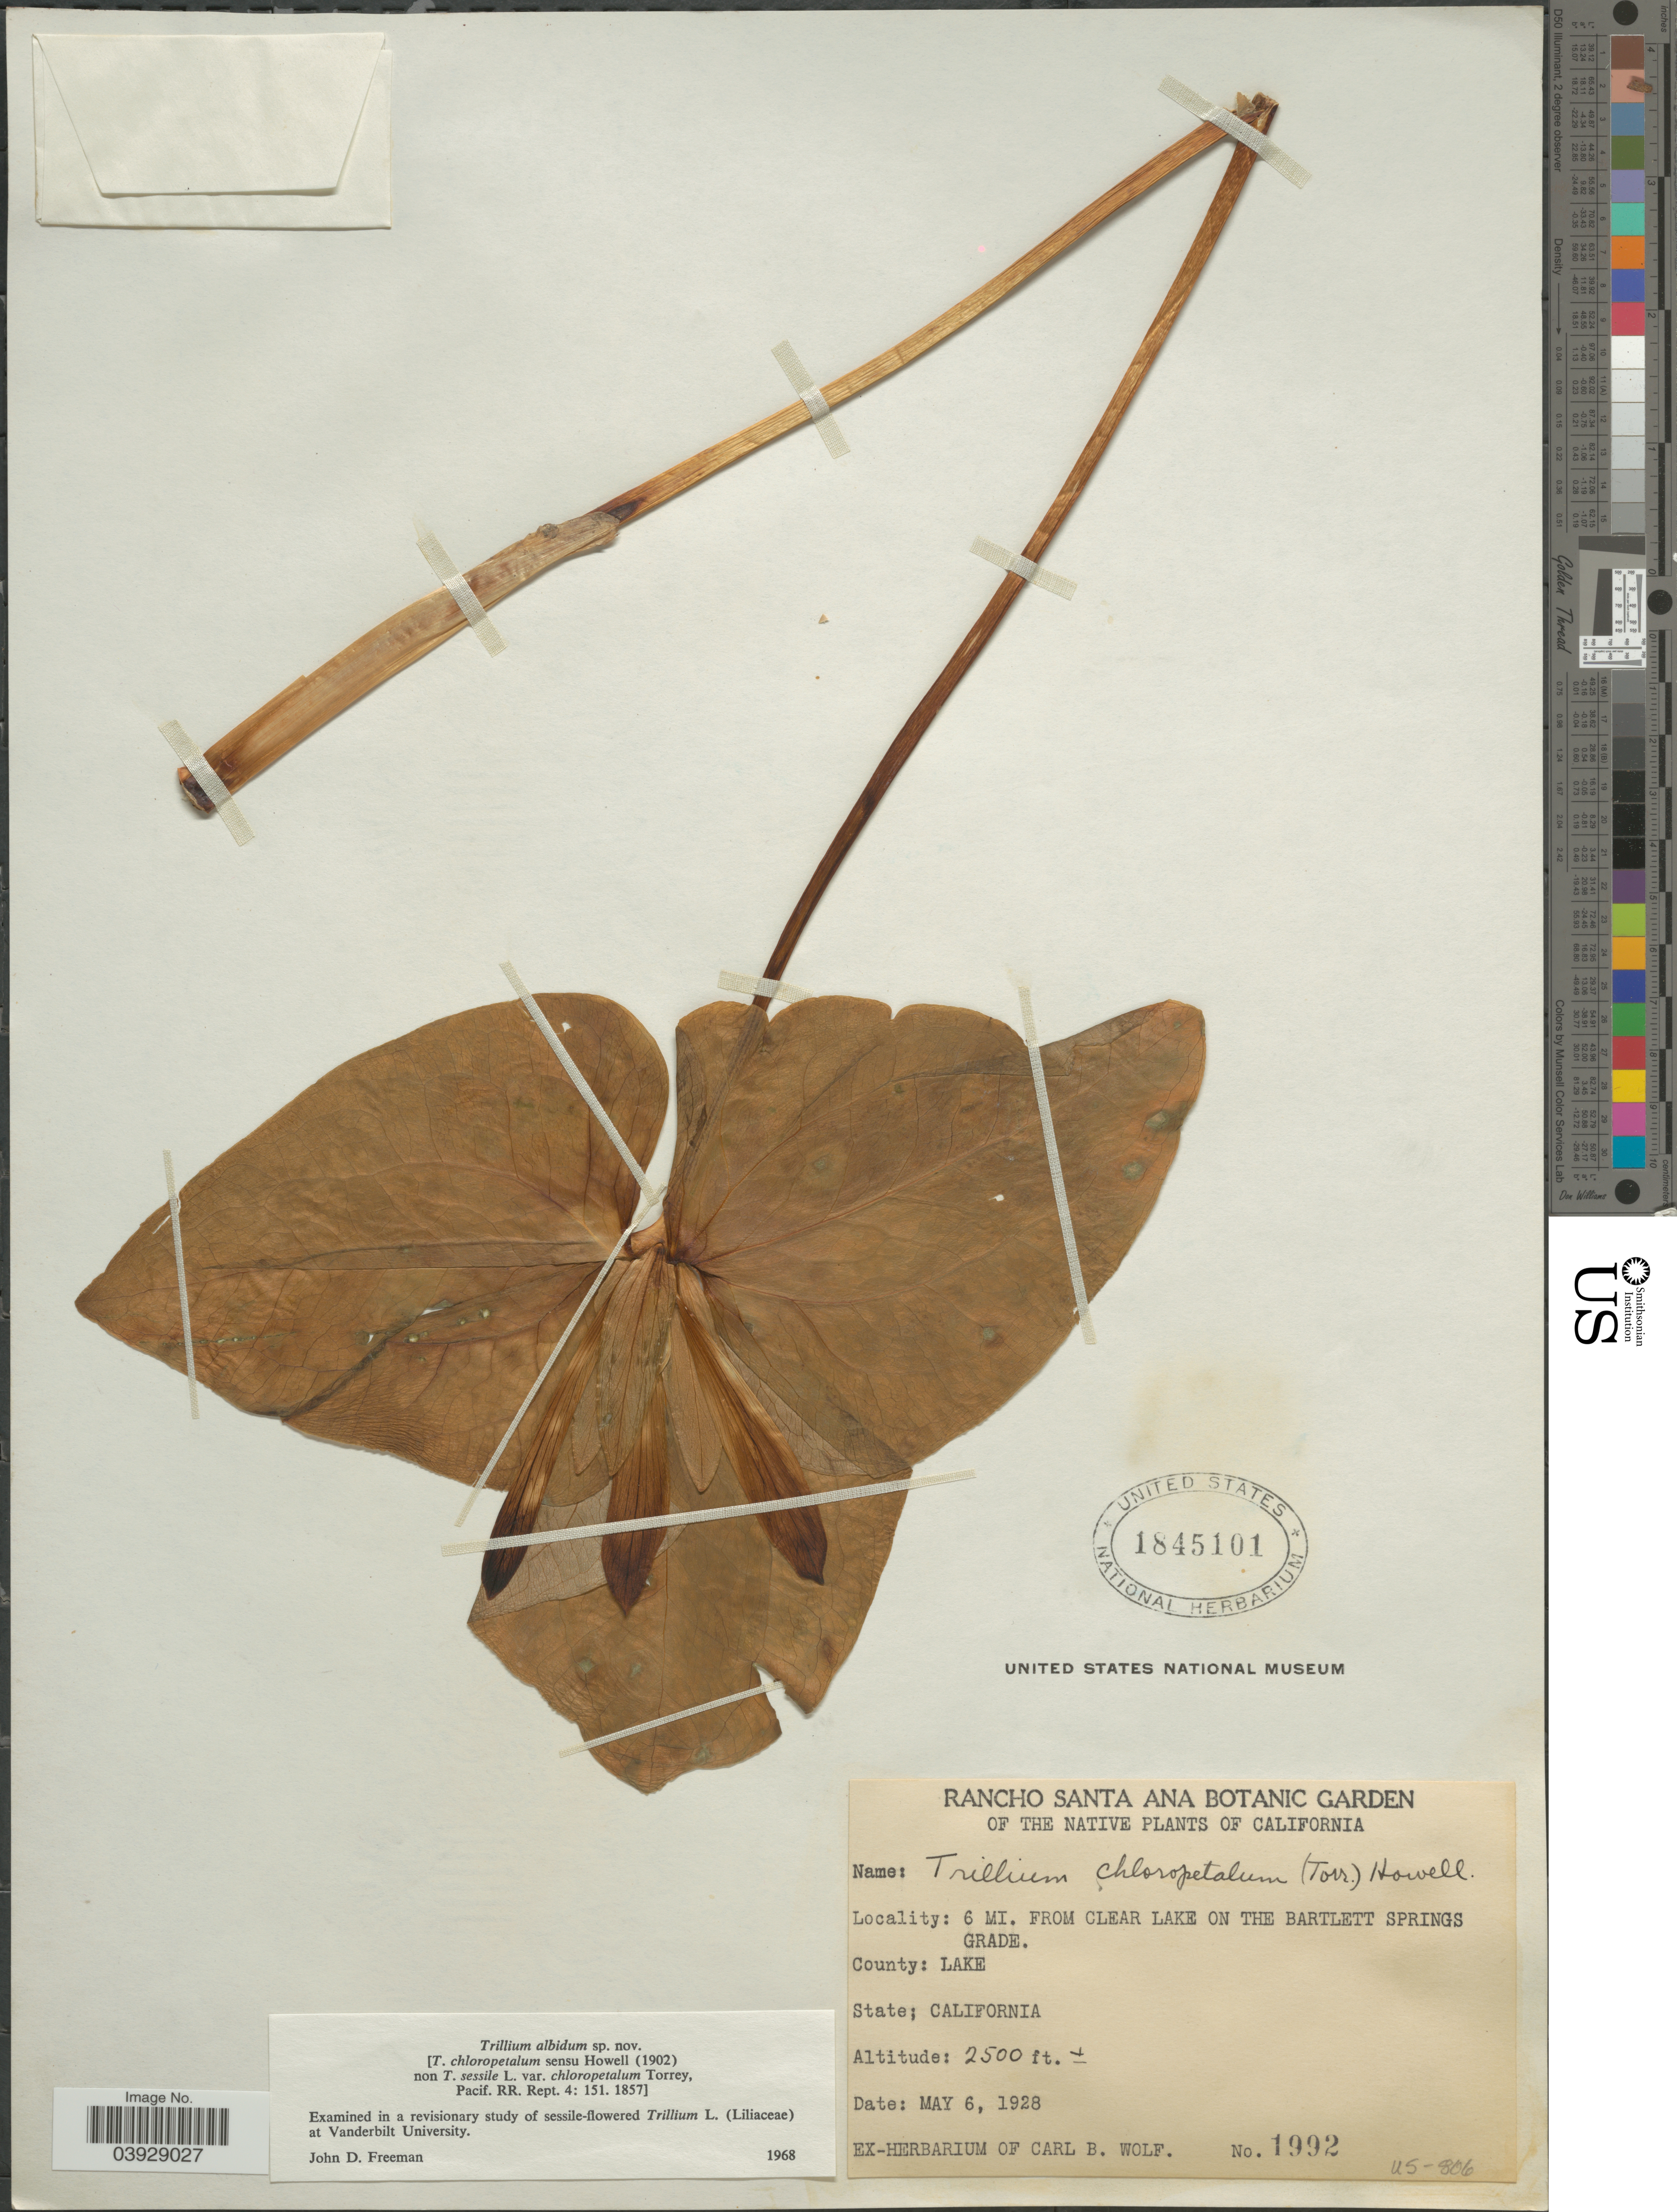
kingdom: Plantae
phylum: Tracheophyta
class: Liliopsida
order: Liliales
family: Melanthiaceae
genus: Trillium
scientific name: Trillium albidum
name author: J. D. Freeman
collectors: ex herb. Carl B. Wolf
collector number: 1992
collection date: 1928-05-06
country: United States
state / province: California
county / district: Lake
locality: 6 mi. from Clear Lake on the Bartlett Springs Grade. County: Lake.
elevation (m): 762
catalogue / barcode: US 1845101